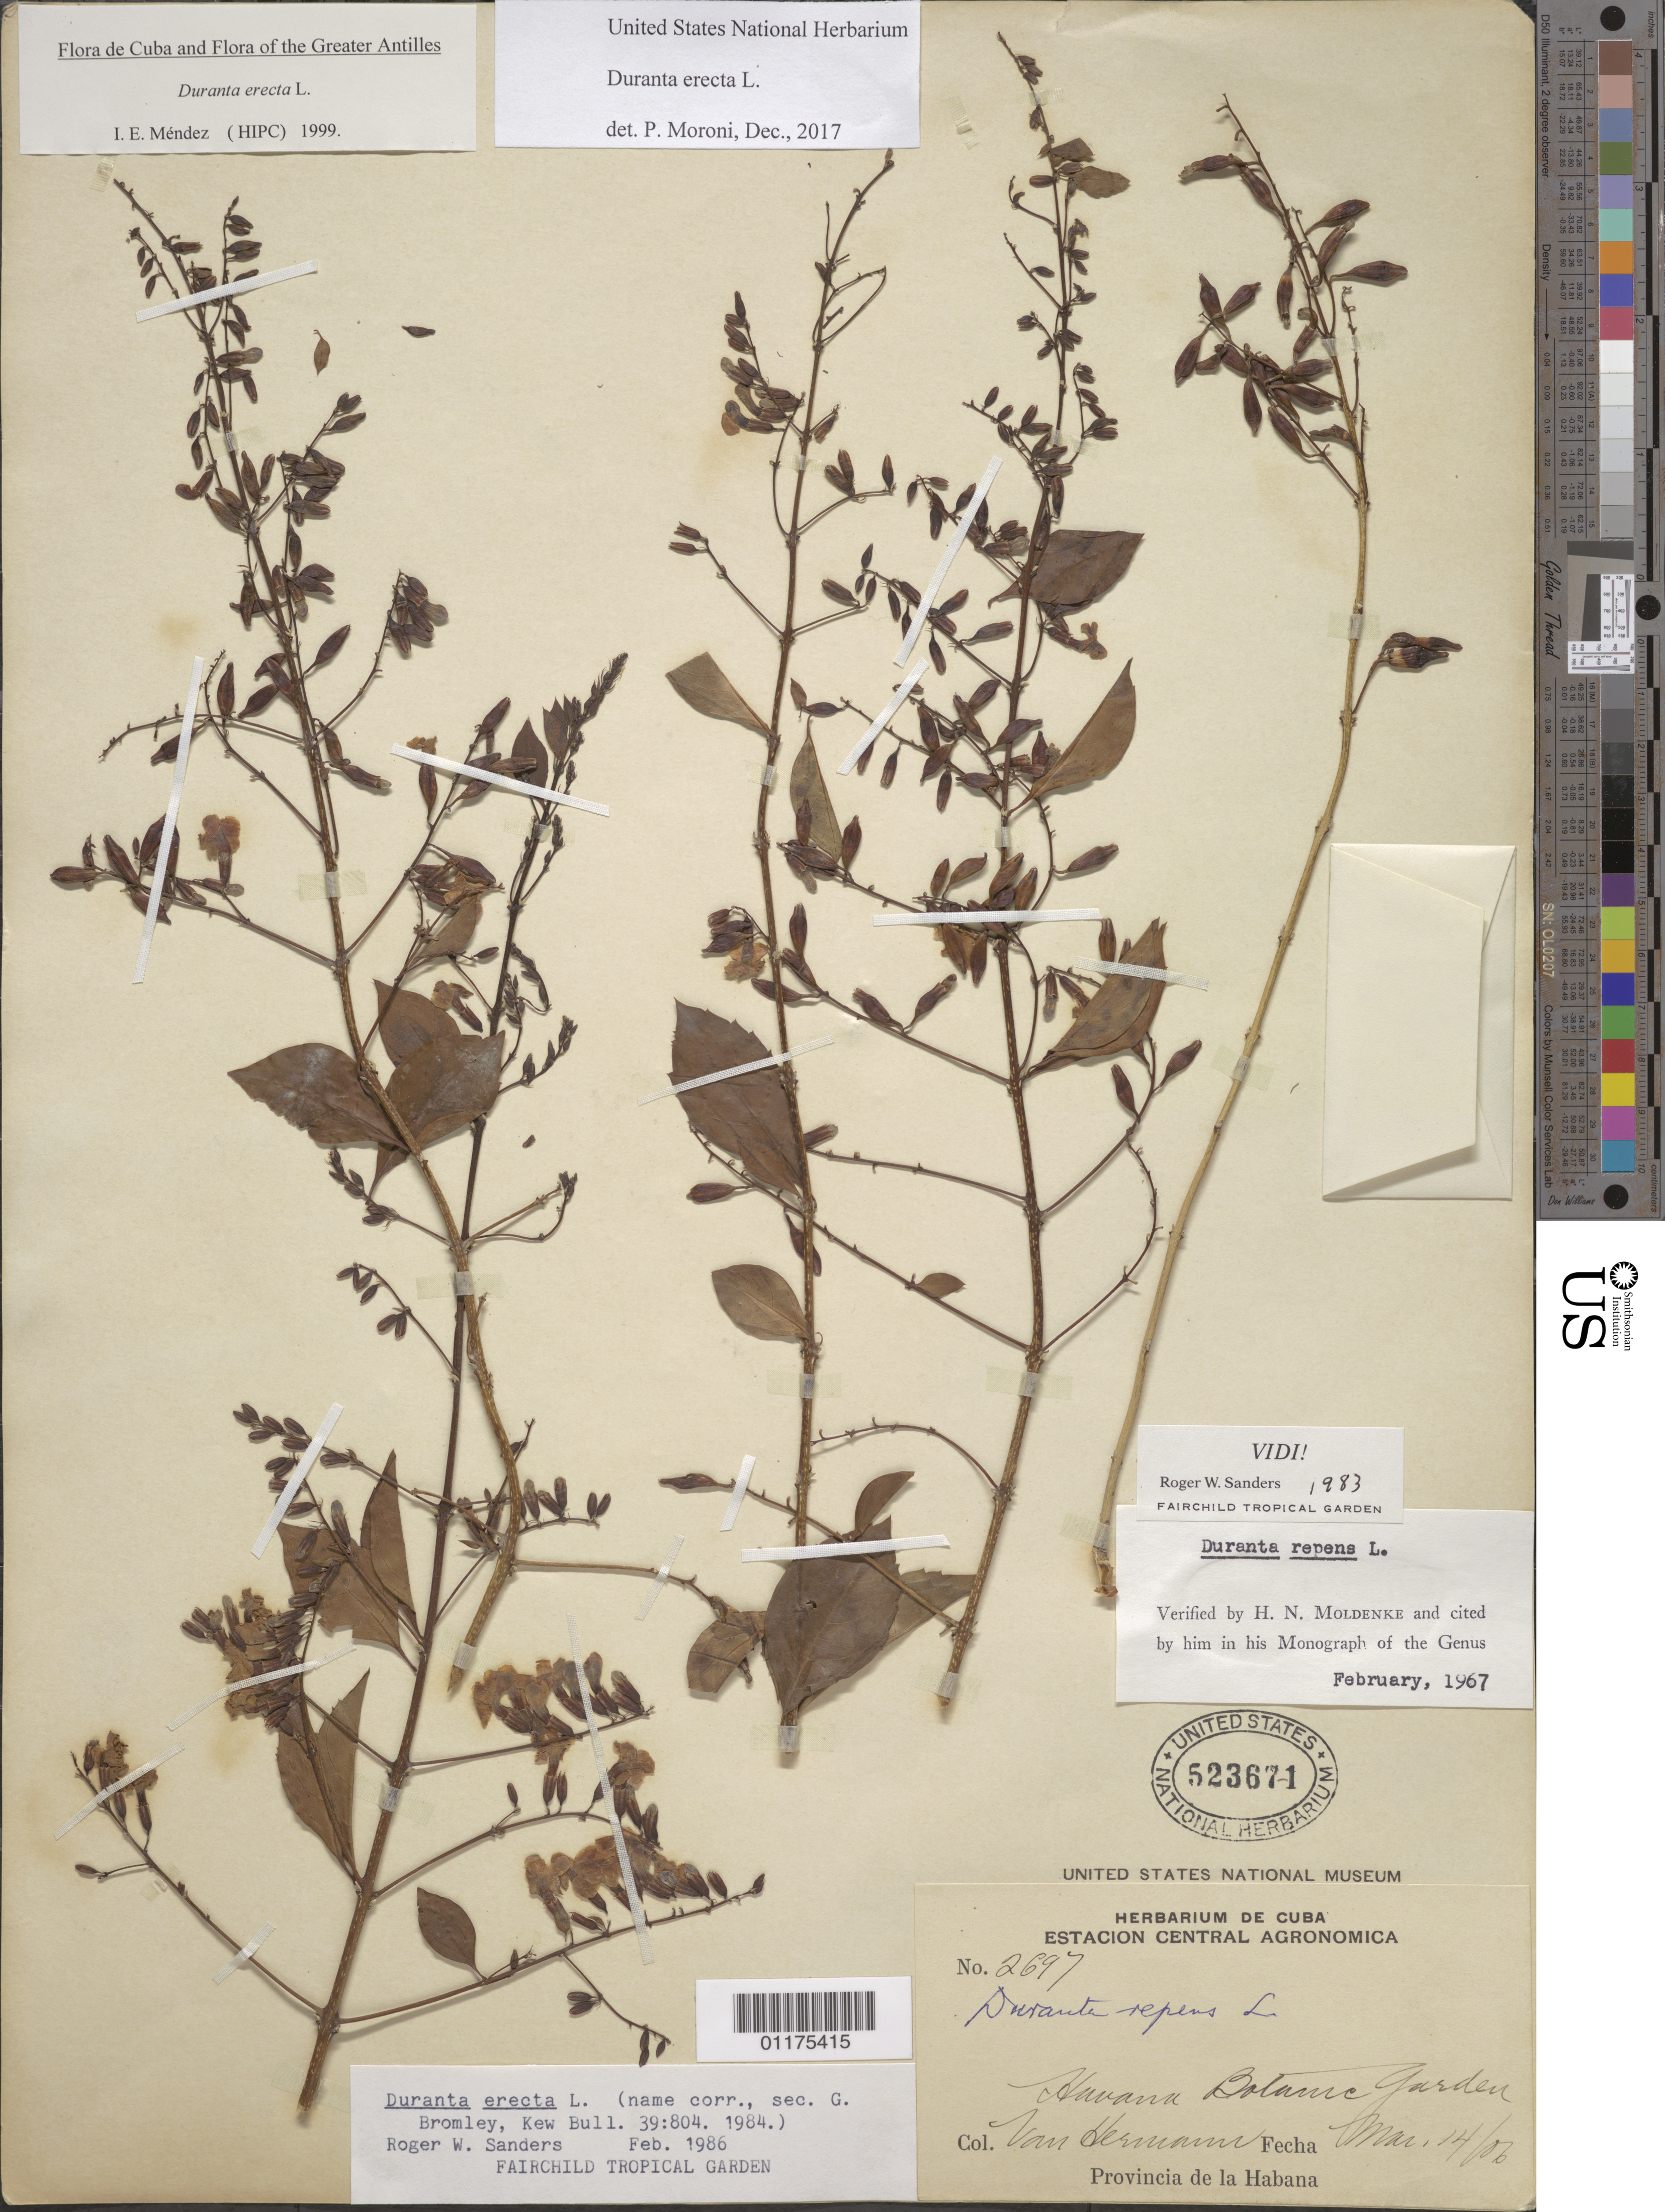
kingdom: Plantae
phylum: Tracheophyta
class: Magnoliopsida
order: Lamiales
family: Verbenaceae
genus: Duranta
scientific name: Duranta erecta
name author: L.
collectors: H. A. Van Hermann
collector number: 2697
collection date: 1903-03-14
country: Cuba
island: Cuba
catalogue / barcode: US 523671